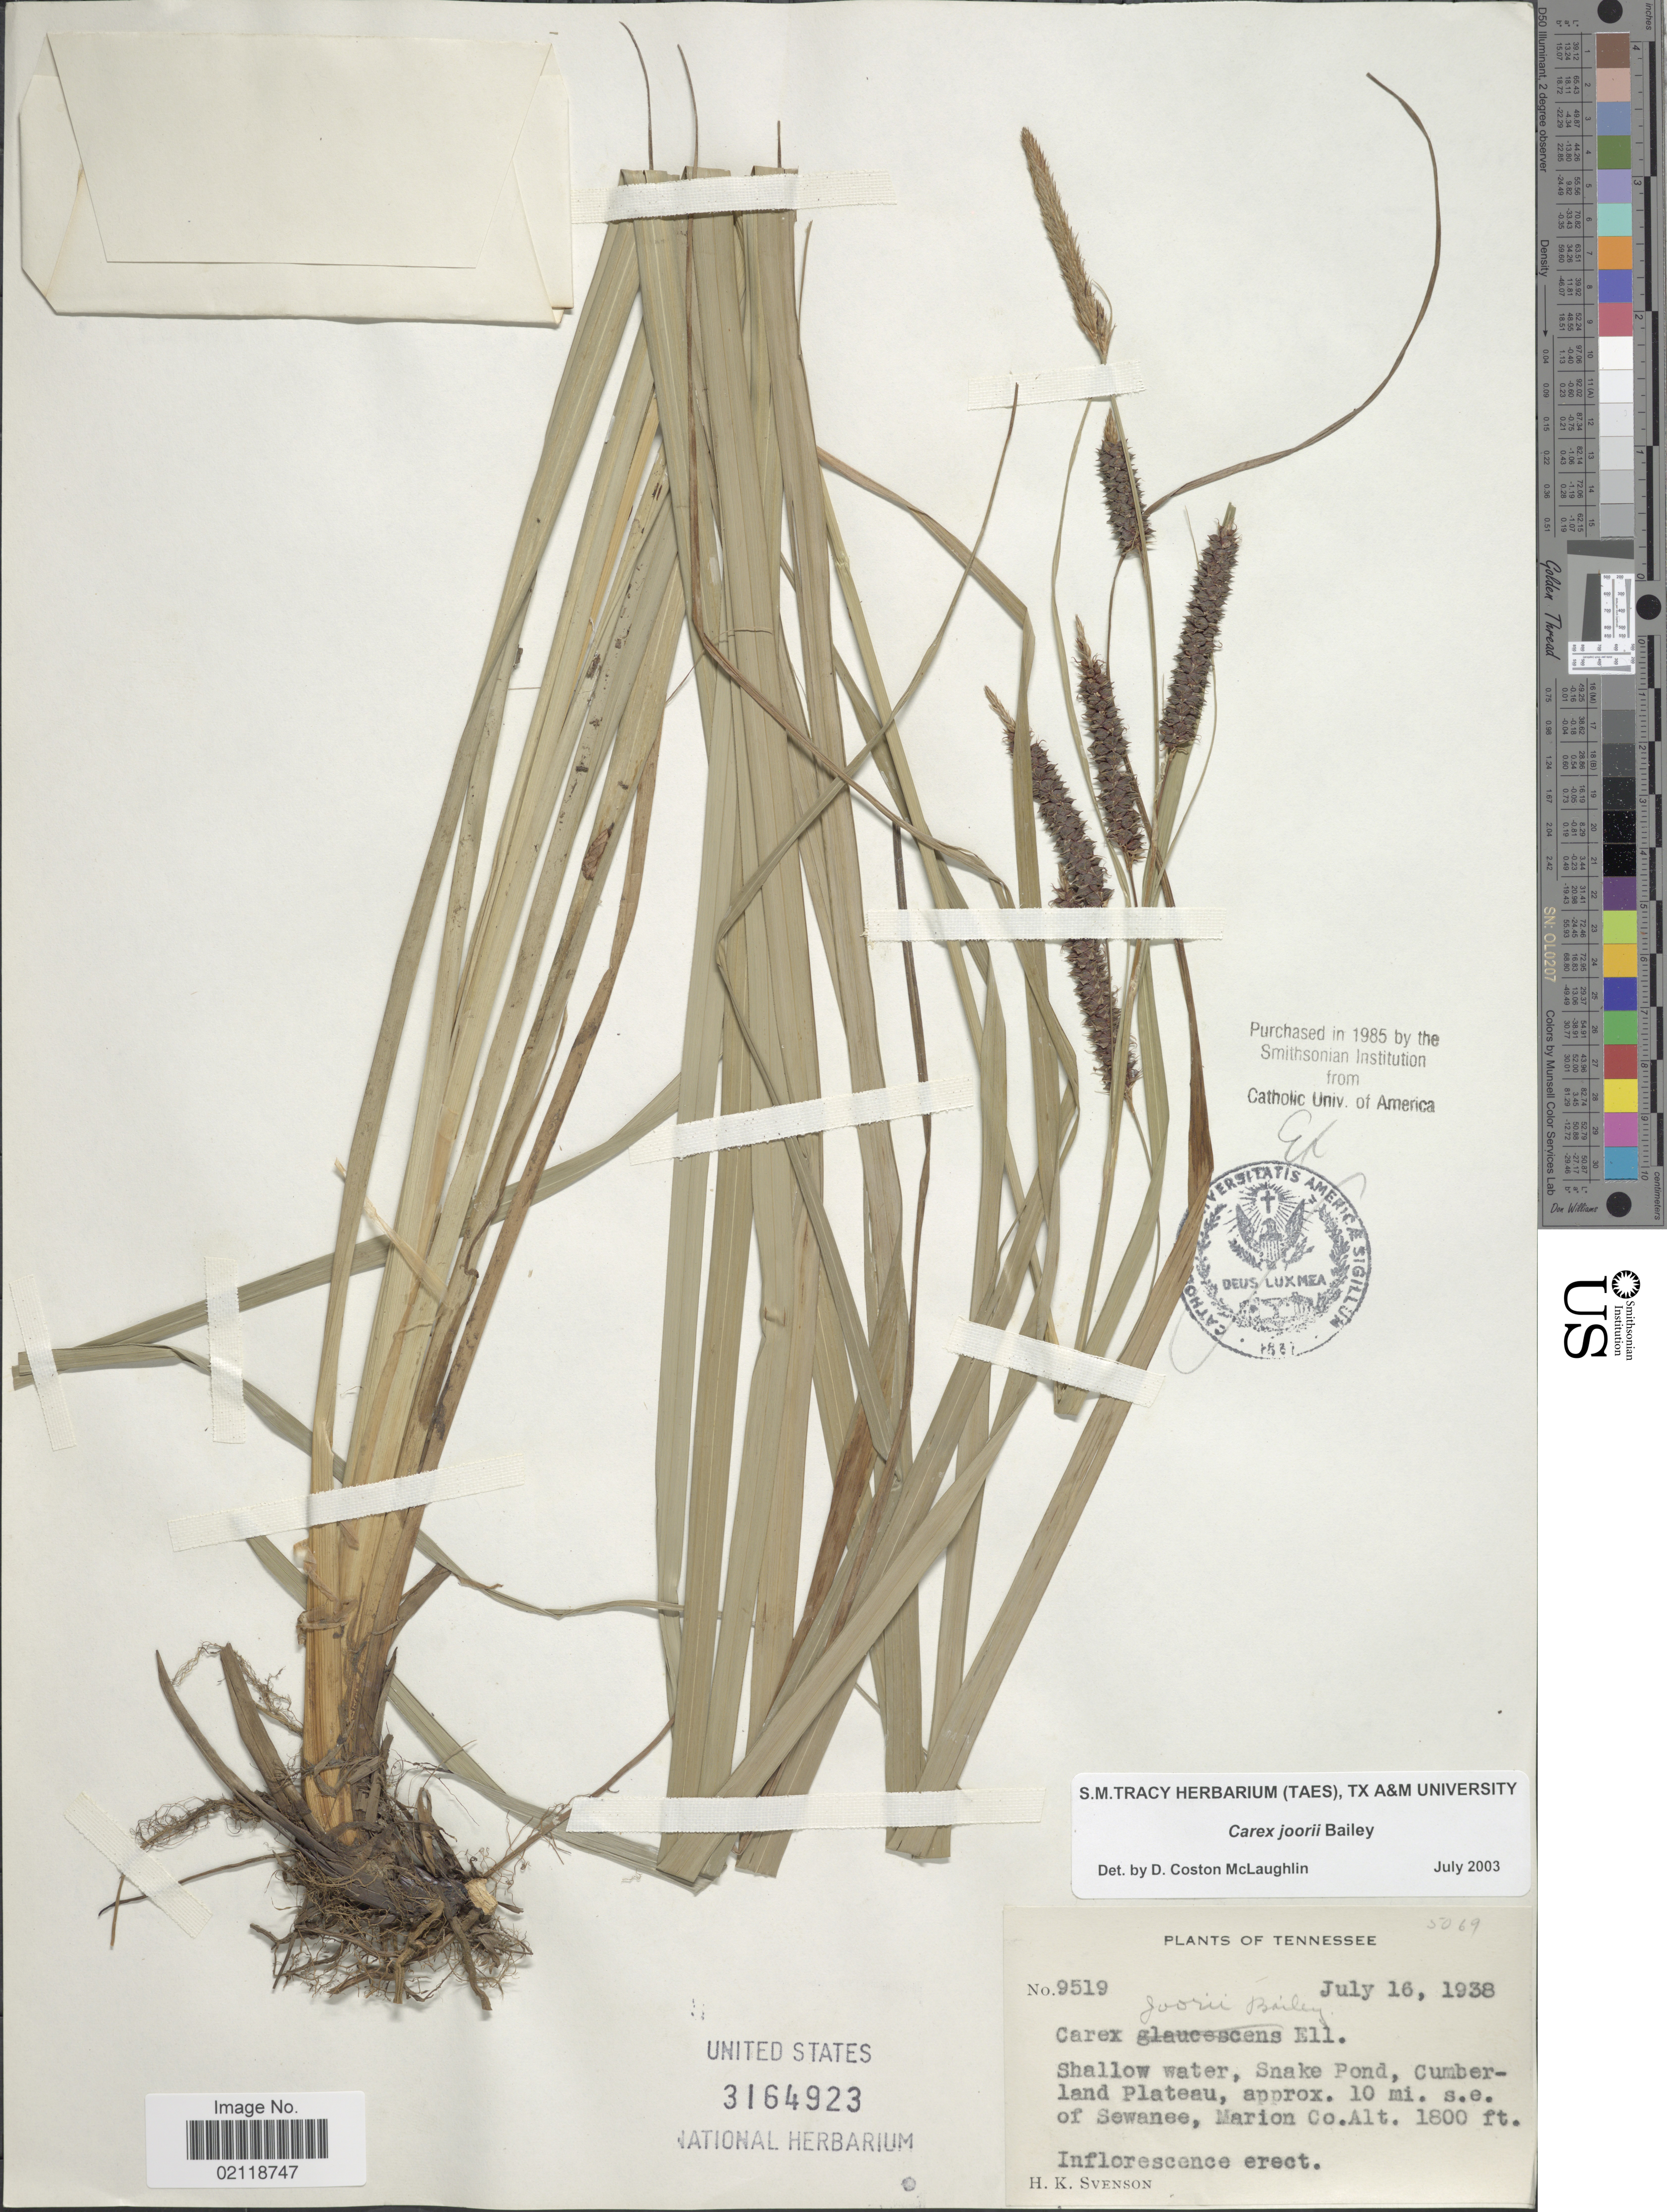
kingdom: Plantae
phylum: Tracheophyta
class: Liliopsida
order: Poales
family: Cyperaceae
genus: Carex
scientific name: Carex joorii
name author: L.H. Bailey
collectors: H. K. Svenson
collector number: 9519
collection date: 1938-07-16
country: United States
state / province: Tennessee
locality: Shallow water, Snake Pond, Cumberland Plateau, approx. 10 mi. s.e. of Sewanee, Marion Co.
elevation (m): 549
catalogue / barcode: US 3164923